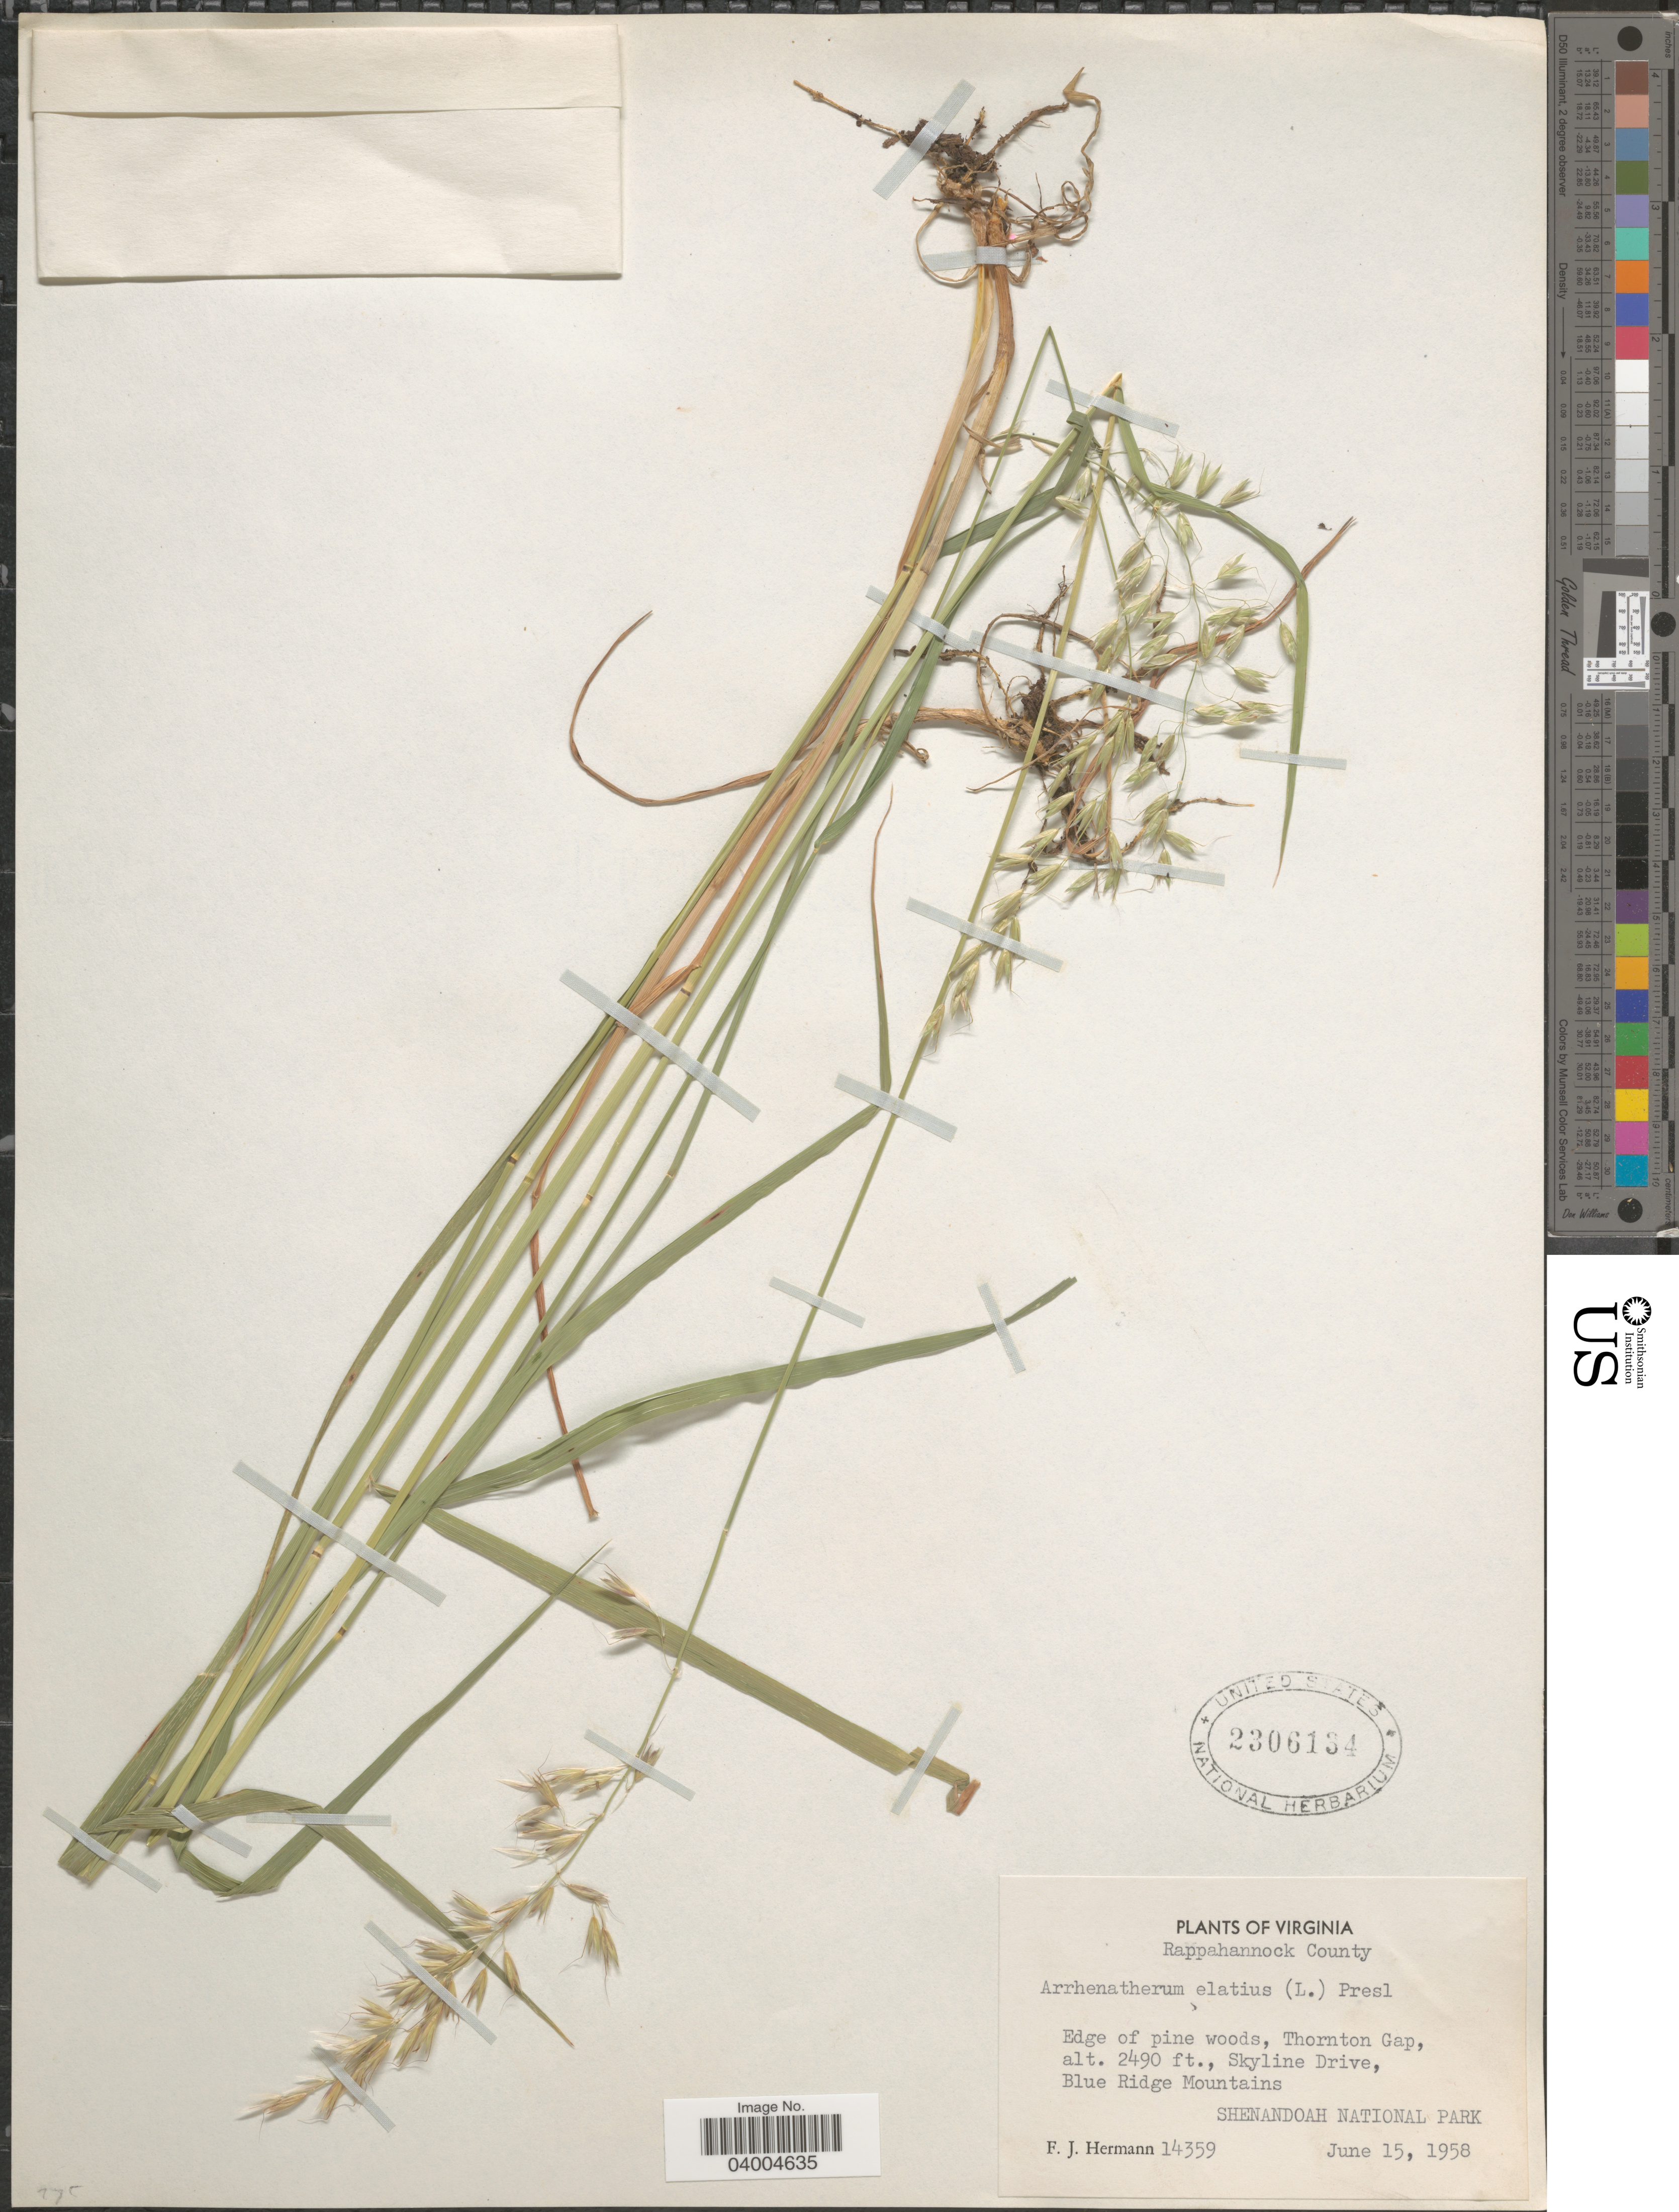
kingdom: Plantae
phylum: Tracheophyta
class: Liliopsida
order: Poales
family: Poaceae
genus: Arrhenatherum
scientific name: Arrhenatherum elatius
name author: (L.) J. Presl & C. Presl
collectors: F. J. Hermann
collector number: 14359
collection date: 1958-06-15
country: United States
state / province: Virginia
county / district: Rappahannock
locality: Thornton Gap, Skyline Drive, Blue Ridge Mountains. Shenandoah National Park.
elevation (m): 759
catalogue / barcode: US 2306134